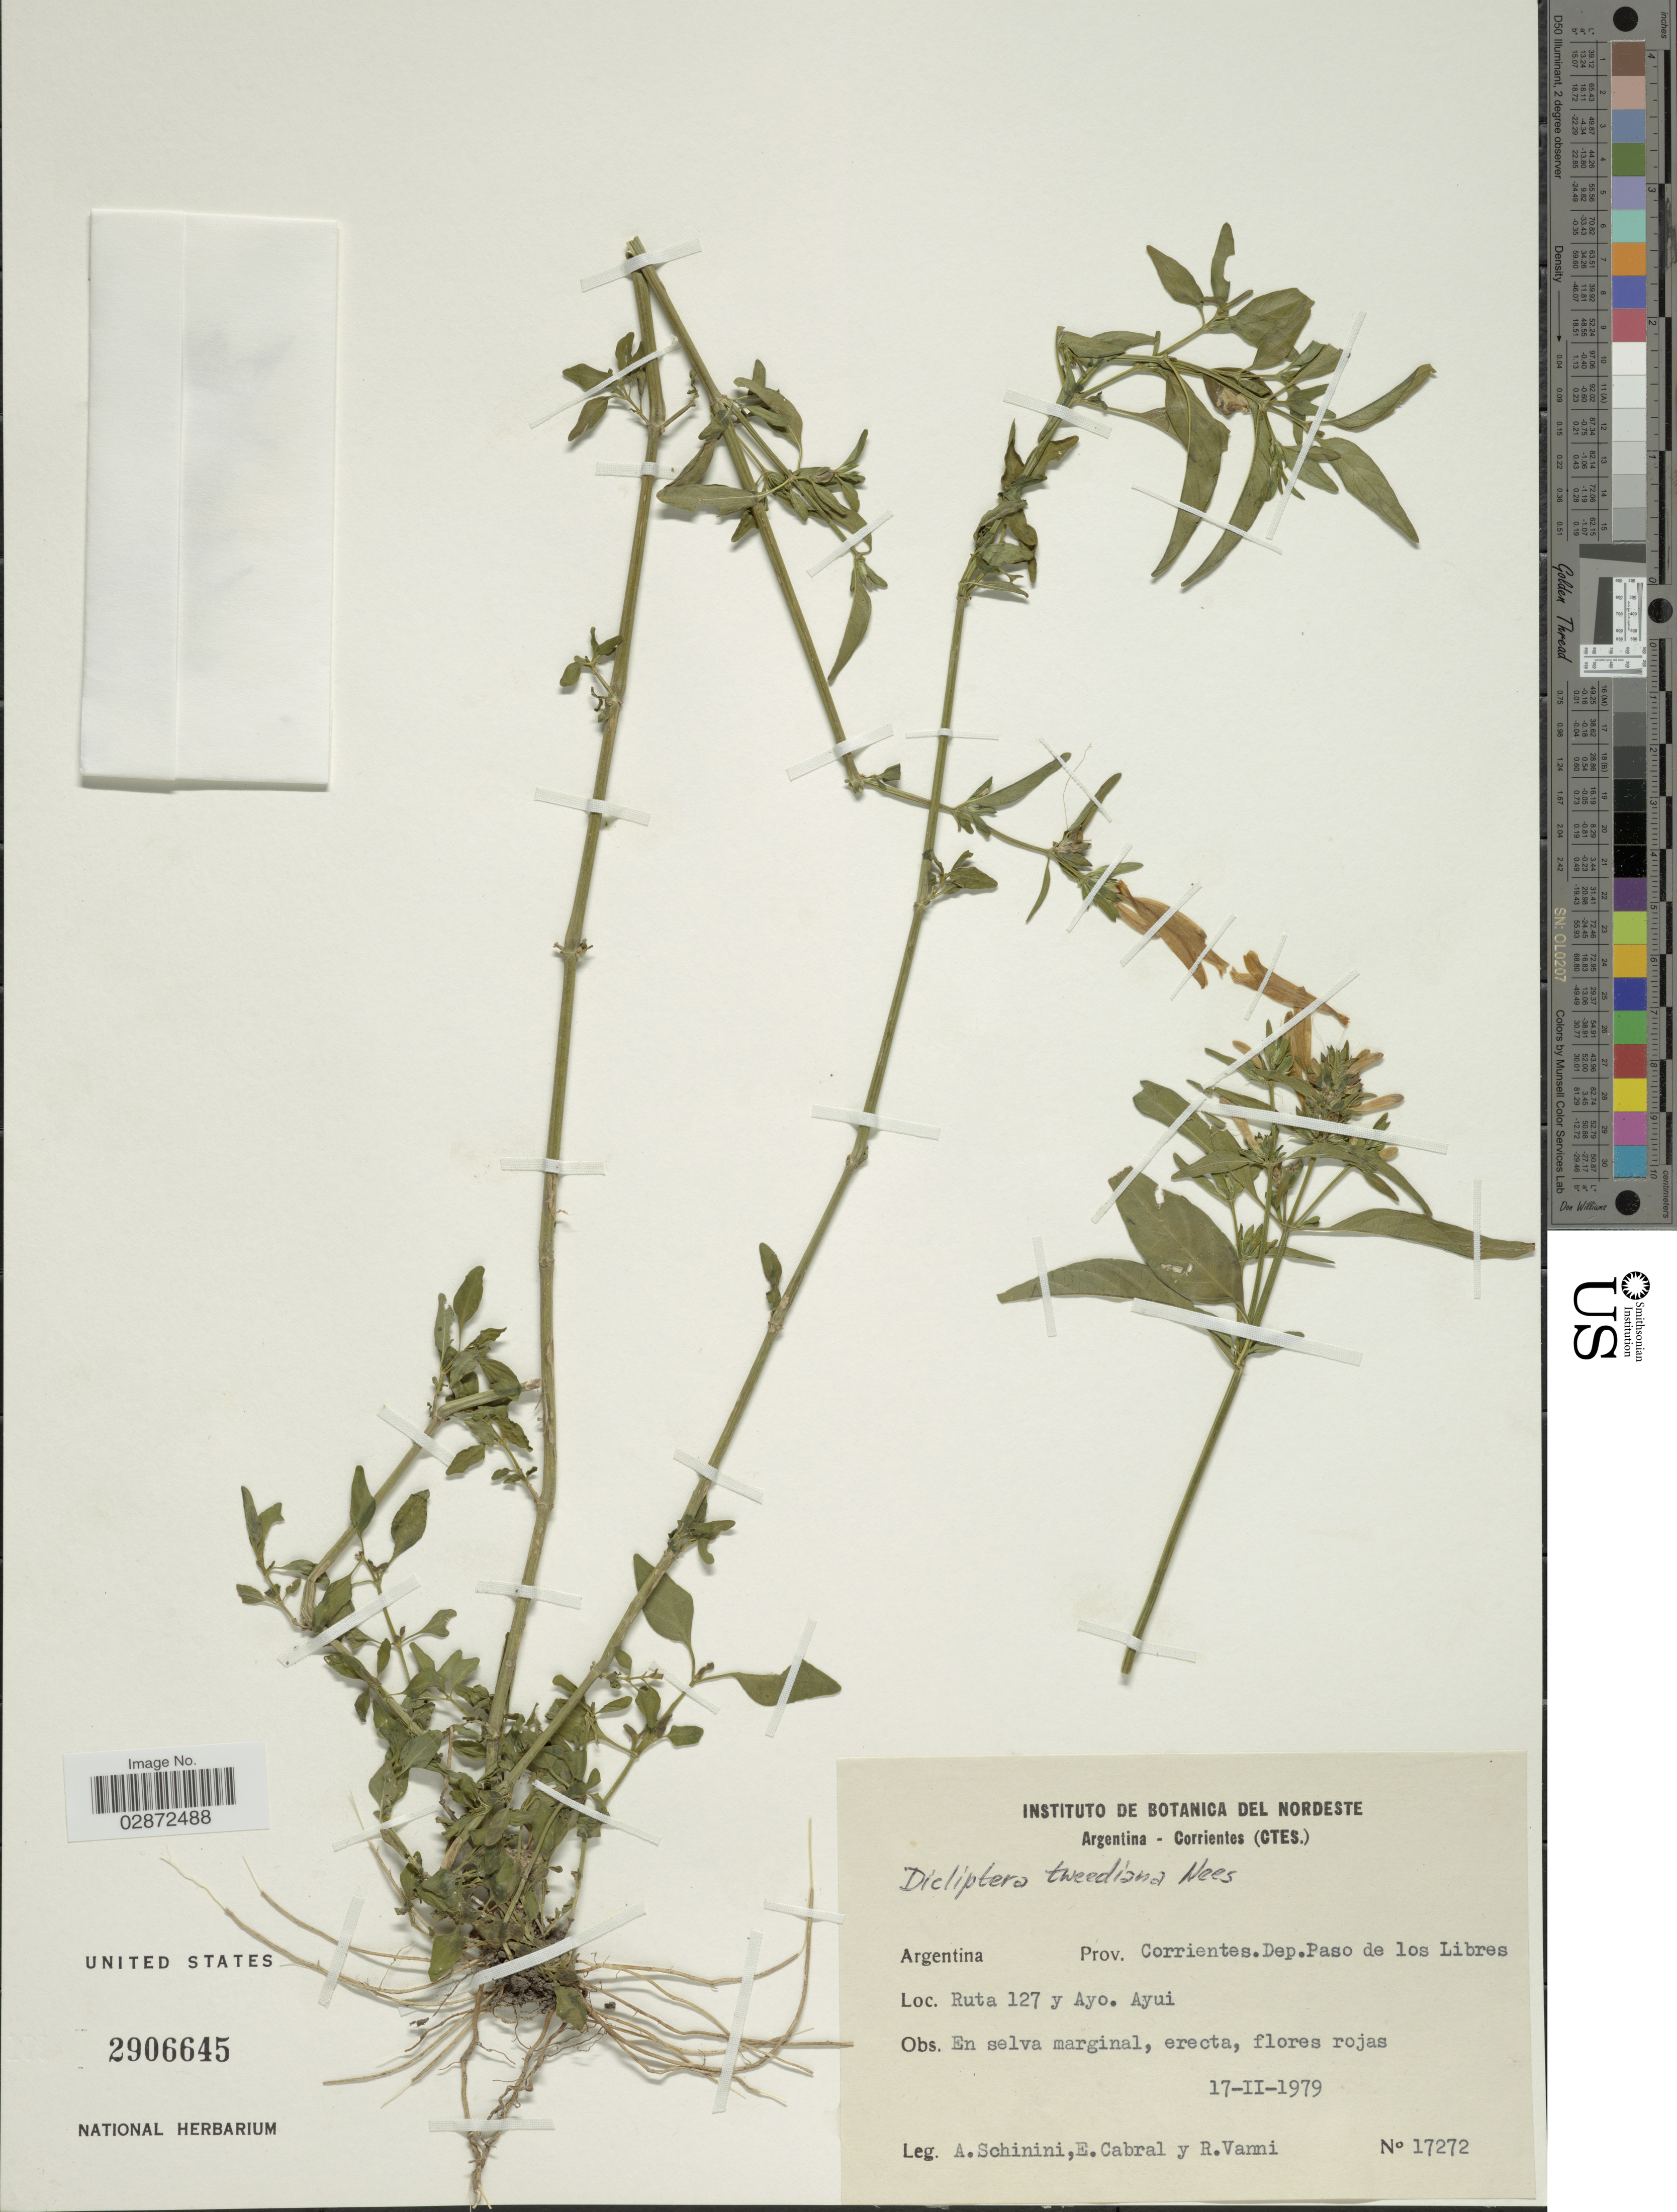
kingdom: Plantae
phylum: Tracheophyta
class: Magnoliopsida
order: Lamiales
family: Acanthaceae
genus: Dicliptera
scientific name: Dicliptera squarrosa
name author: Nees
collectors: A. Schinini, E. Cabral & R. Vanni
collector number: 17272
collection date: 1979-02-17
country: Argentina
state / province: Corrientes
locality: Prov. Corrientes, Dep. Paso de los Libres. Ruta 127 y Ayo. Ayui.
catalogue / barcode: US 2906645